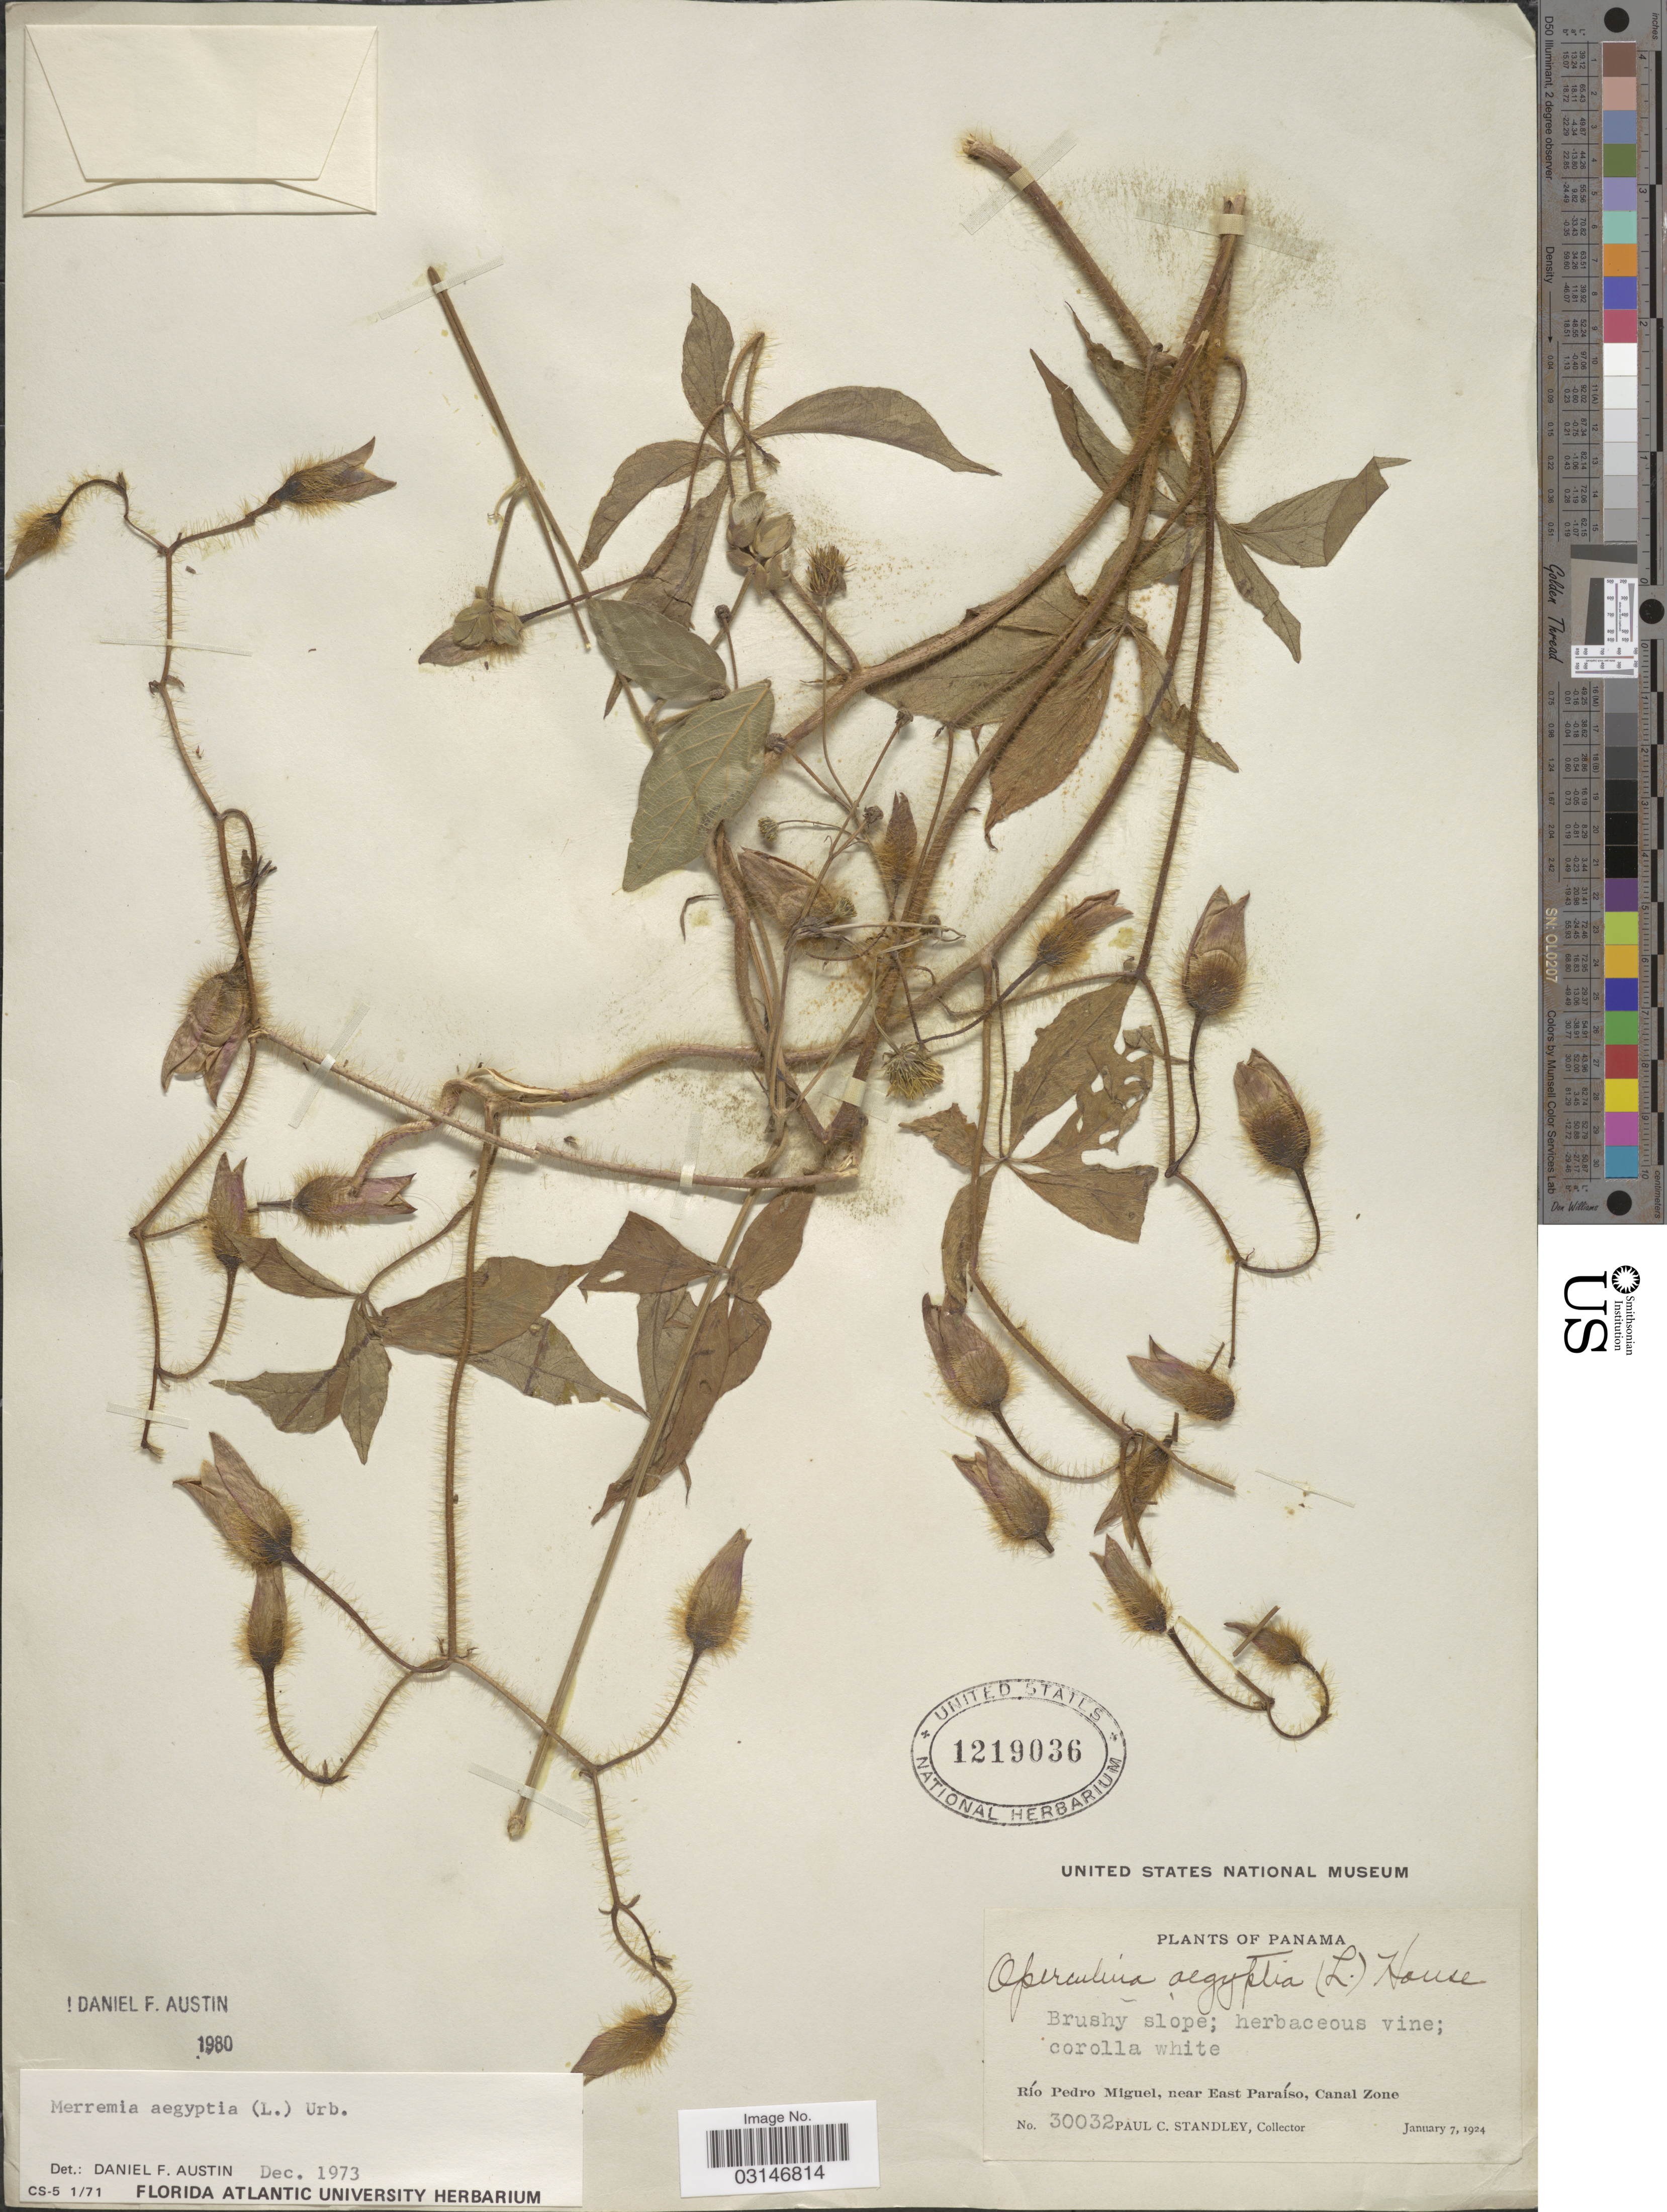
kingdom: Plantae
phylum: Tracheophyta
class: Magnoliopsida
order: Solanales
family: Convolvulaceae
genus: Distimake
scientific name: Distimake aegyptius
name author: (L.) A. R. Simões & Staples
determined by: Strong, Mark T., (BOT), Smithsonian Institution - National Museum of Natural History (UNITED STATES)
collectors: P. C. Standley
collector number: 30032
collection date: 1924-01-07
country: Panama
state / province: Colón / Panamá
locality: Río Pedro Miguel, near East Paraíso, Canal Zone.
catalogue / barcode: US 1219036